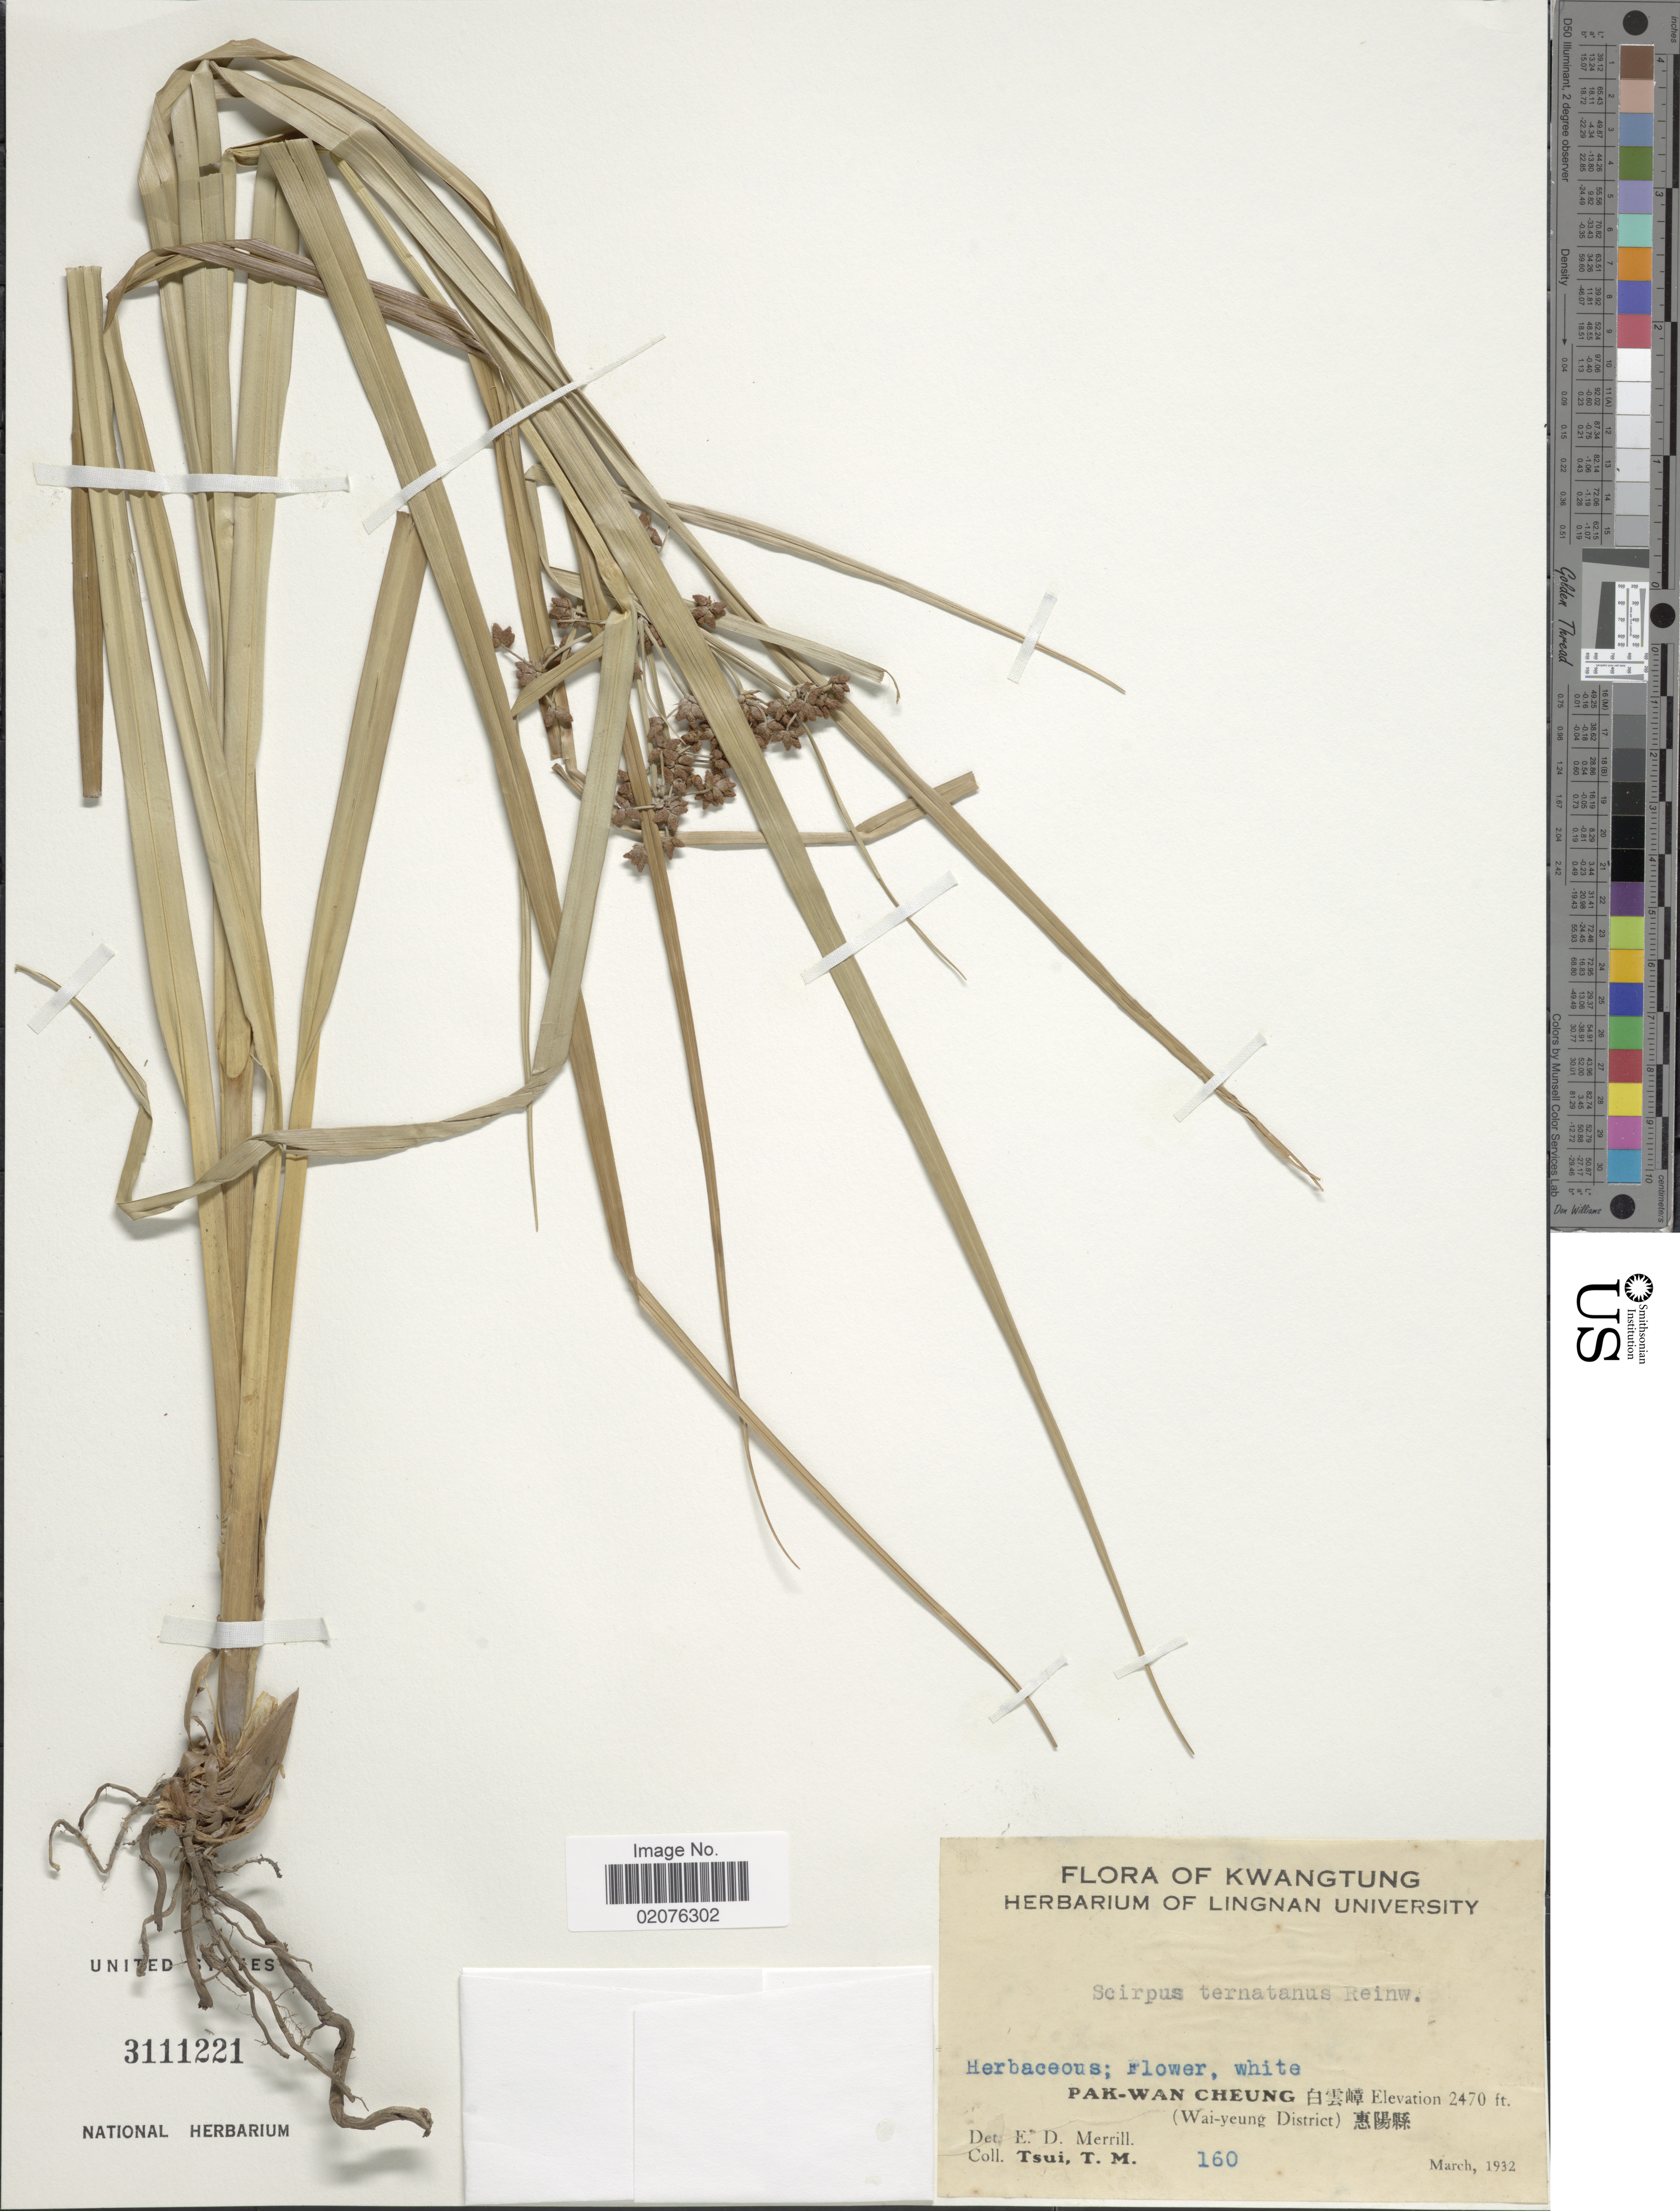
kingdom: Plantae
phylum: Tracheophyta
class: Liliopsida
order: Poales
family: Cyperaceae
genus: Scirpus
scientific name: Scirpus ternatanus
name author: Reinw. ex Miq.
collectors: T. Tsui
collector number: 160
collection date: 1932-03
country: China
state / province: Guangdong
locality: Kwangtung, Pak-Wan Cheung (Wai-yeung District)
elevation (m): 753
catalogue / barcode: US 3111221